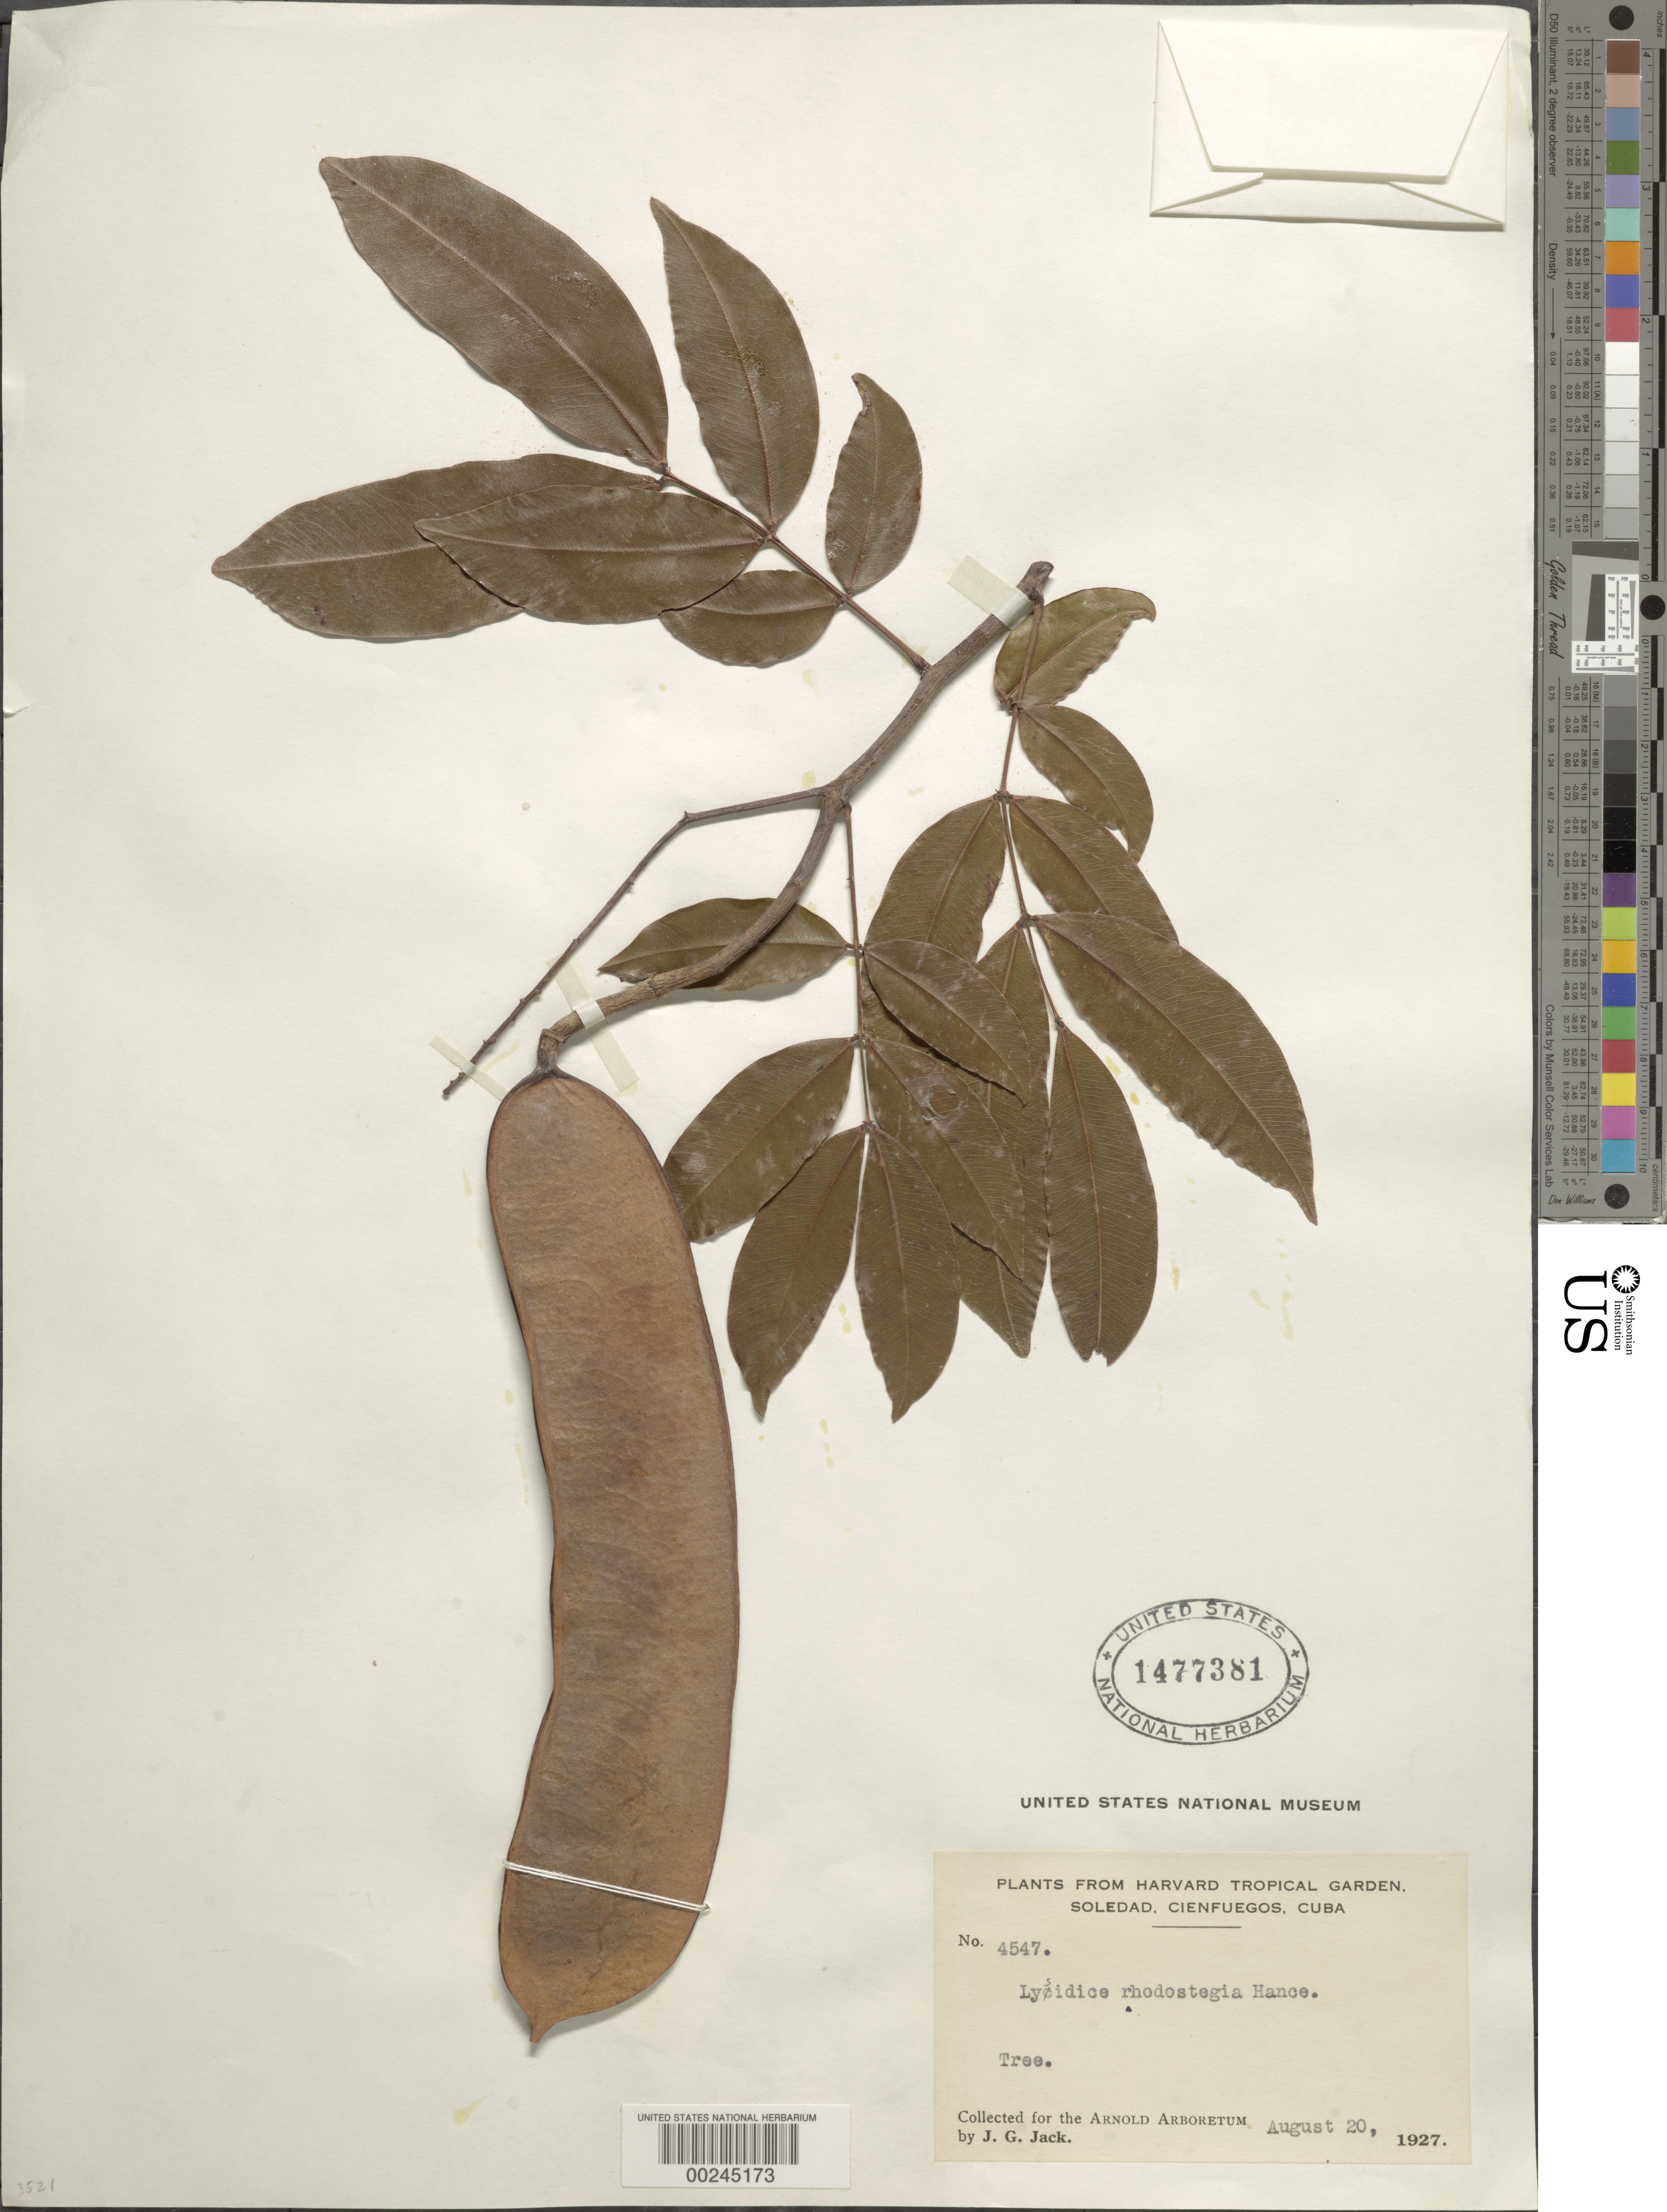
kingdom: Plantae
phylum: Tracheophyta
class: Magnoliopsida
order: Fabales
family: Fabaceae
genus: Lysidice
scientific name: Lysidice rhodostegia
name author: Hance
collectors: J. G. Jack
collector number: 4547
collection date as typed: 20 Aug 1927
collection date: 1927-08-20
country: Cuba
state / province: Las Villas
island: Greater Antilles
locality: Soledad, cienfuegos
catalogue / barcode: US 1477381